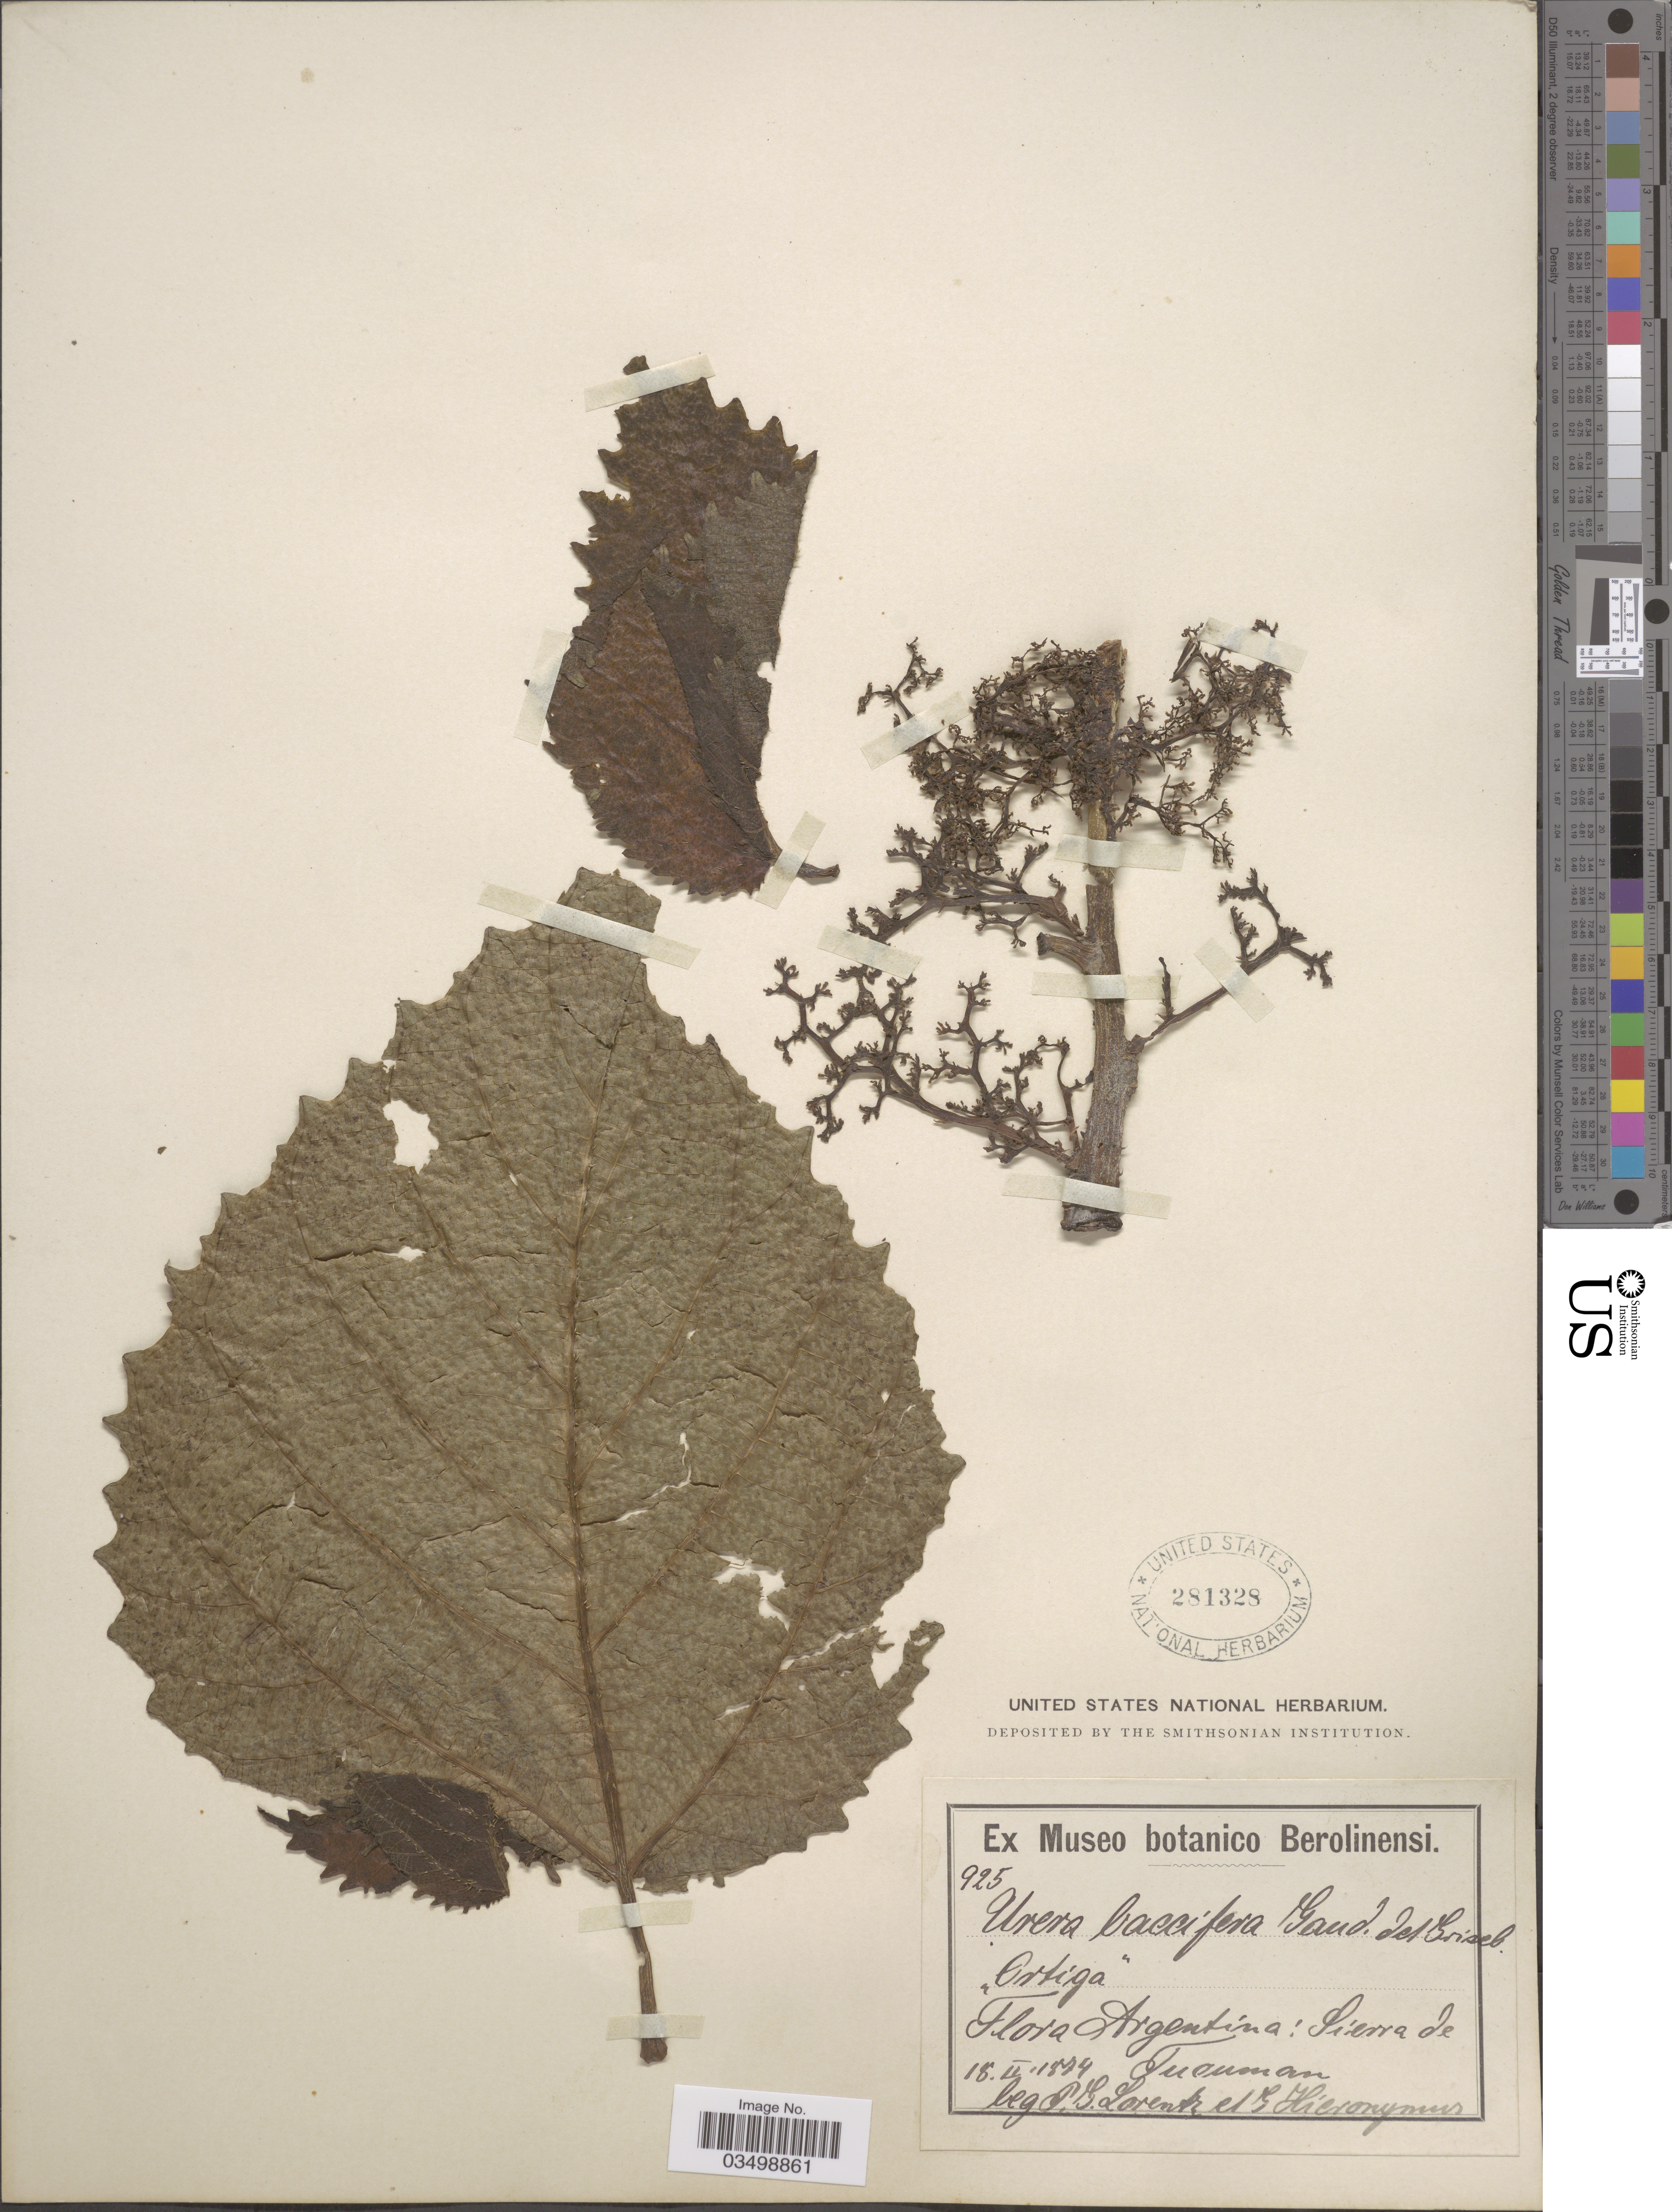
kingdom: Plantae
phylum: Tracheophyta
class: Magnoliopsida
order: Rosales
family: Urticaceae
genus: Urera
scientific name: Urera baccifera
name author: (L.) Gaudich. ex Wedd.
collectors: P. G. Lorentz & G. H. Hieronymus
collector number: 925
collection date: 1874-02-18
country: Argentina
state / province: Tucuman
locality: Sierra de Tucuman.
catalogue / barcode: US 281328